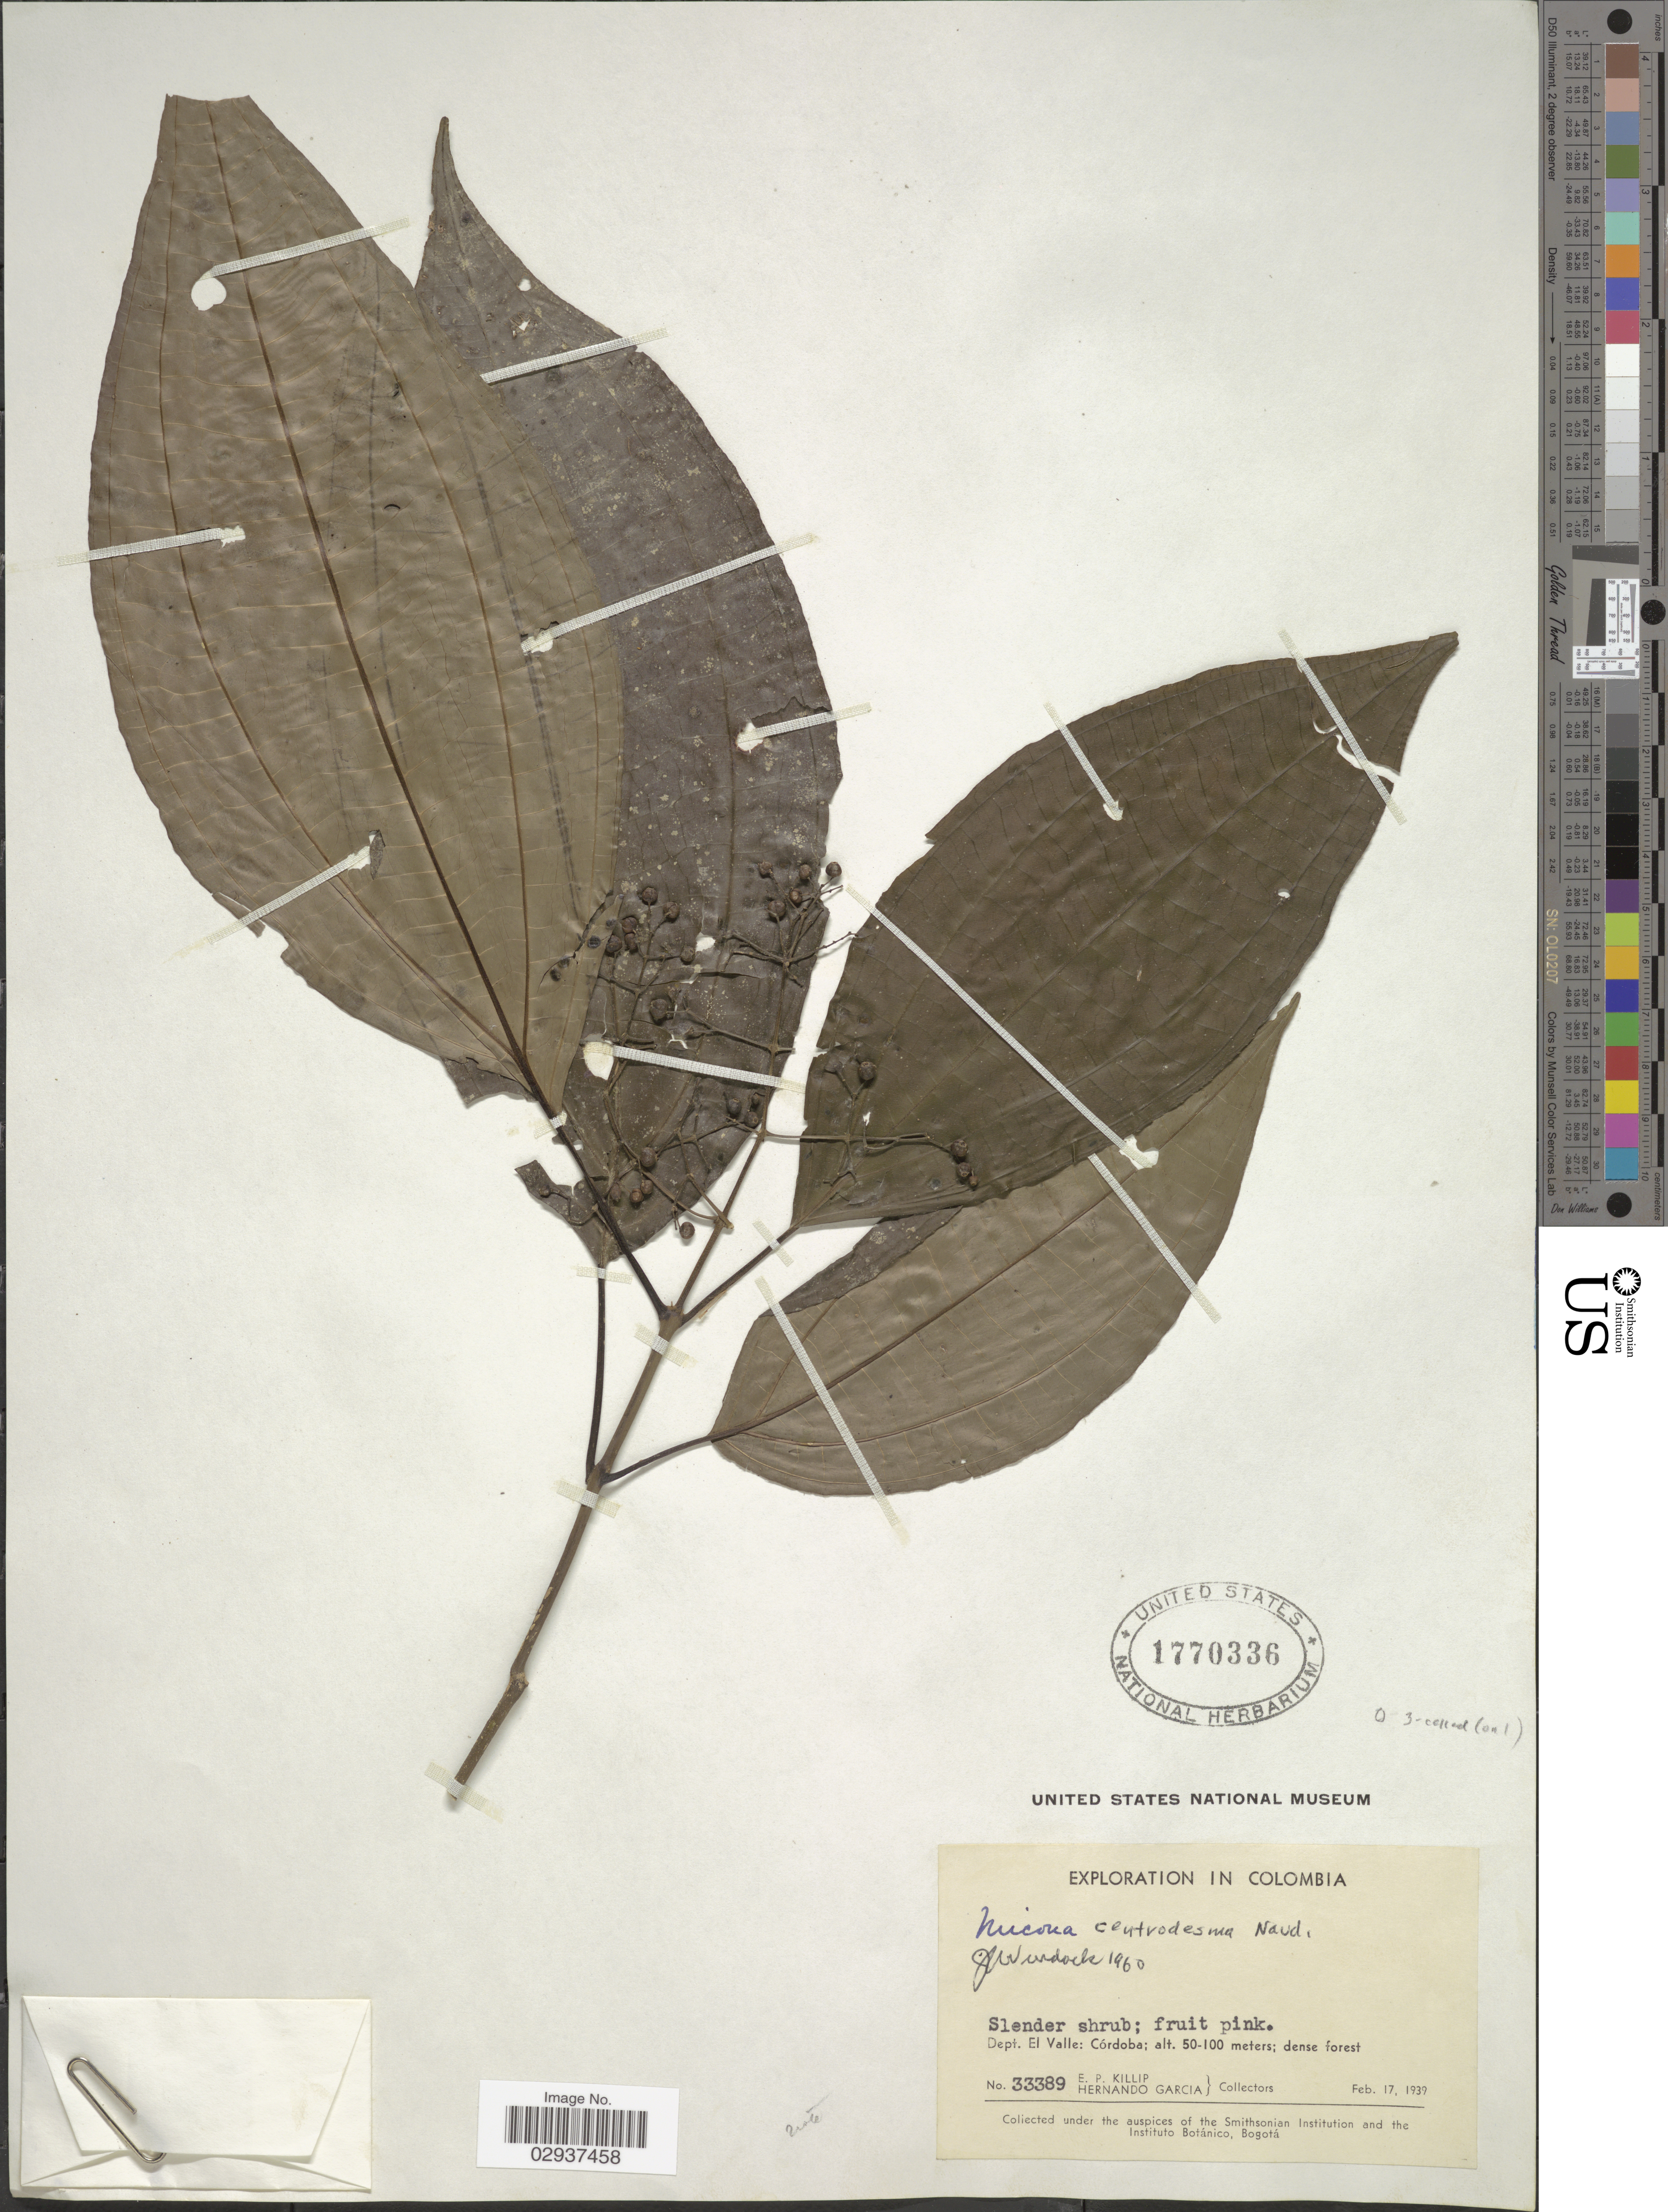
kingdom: Plantae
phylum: Tracheophyta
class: Magnoliopsida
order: Myrtales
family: Melastomataceae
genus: Miconia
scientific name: Miconia centrodesma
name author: Naudin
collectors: E. P. Killip & H. Garcia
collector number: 33389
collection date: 1939-02-17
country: Colombia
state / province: Valle del Cauca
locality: Córdoba.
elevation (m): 50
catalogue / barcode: US 1770336